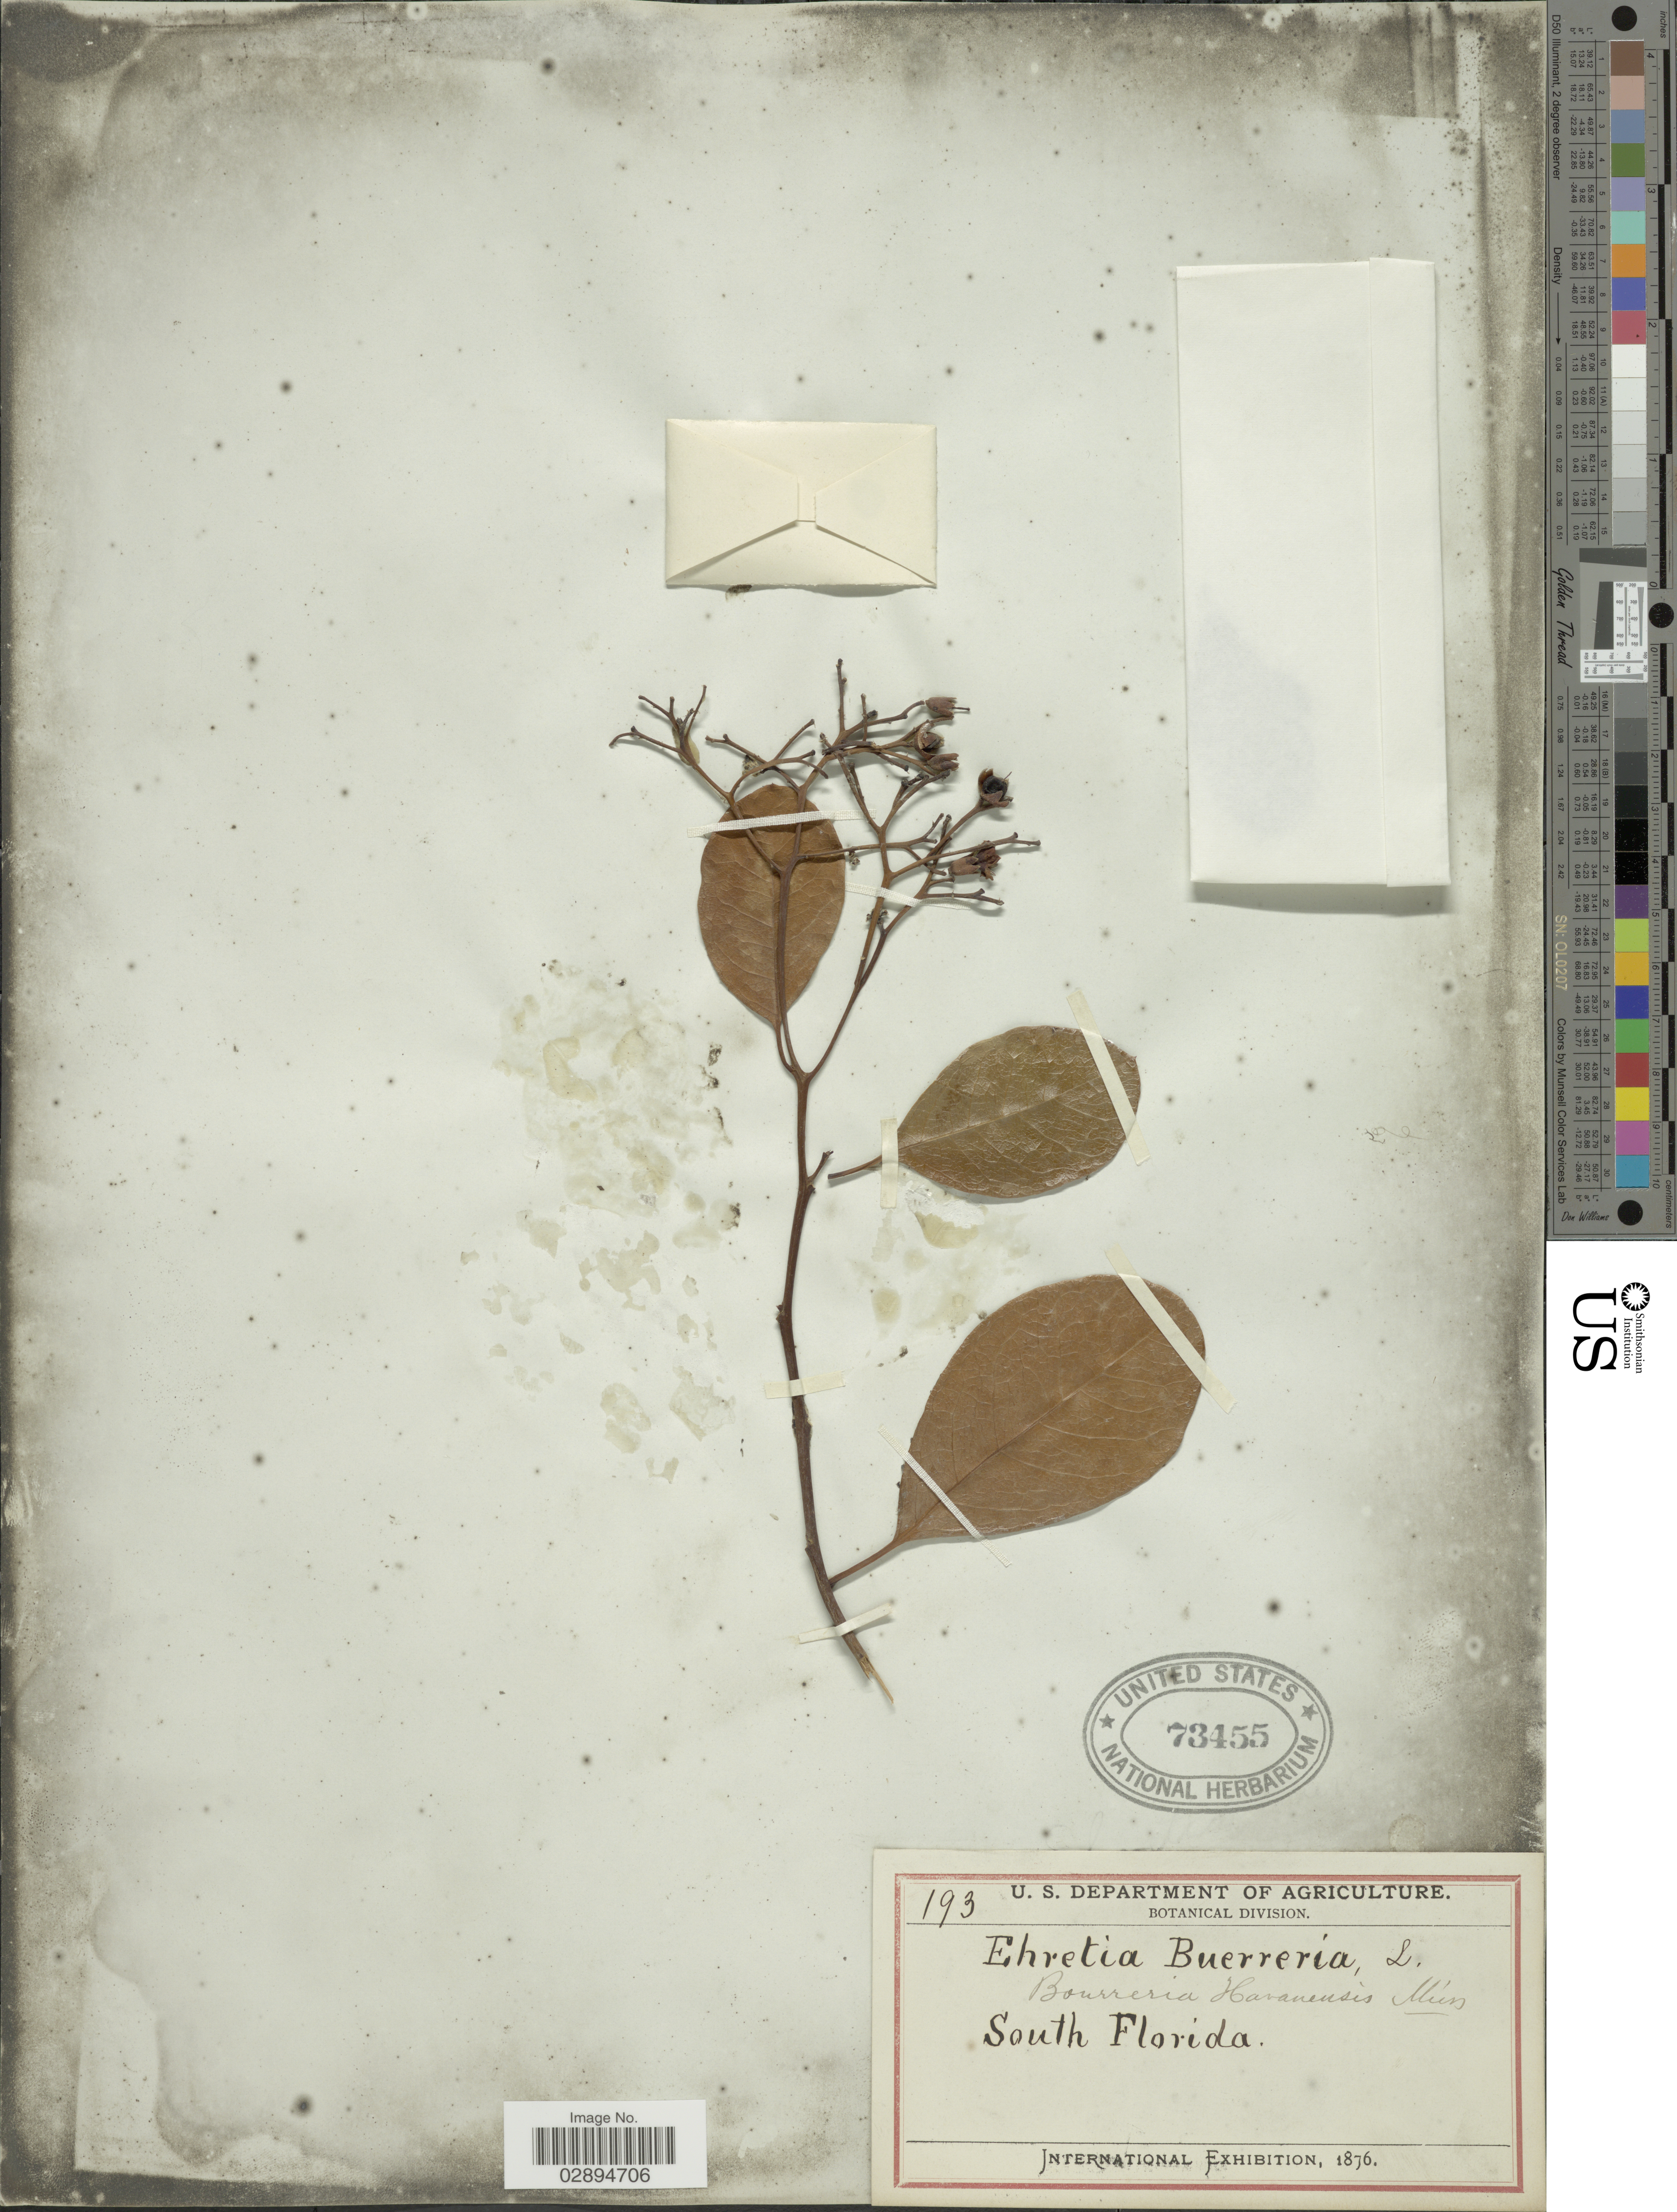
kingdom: Plantae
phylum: Tracheophyta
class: Magnoliopsida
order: Boraginales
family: Ehretiaceae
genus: Bourreria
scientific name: Bourreria ovata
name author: Miers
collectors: U.S. Department of Agriculture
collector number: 193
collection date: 1876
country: United States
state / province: Florida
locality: South Florida.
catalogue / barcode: US 73455